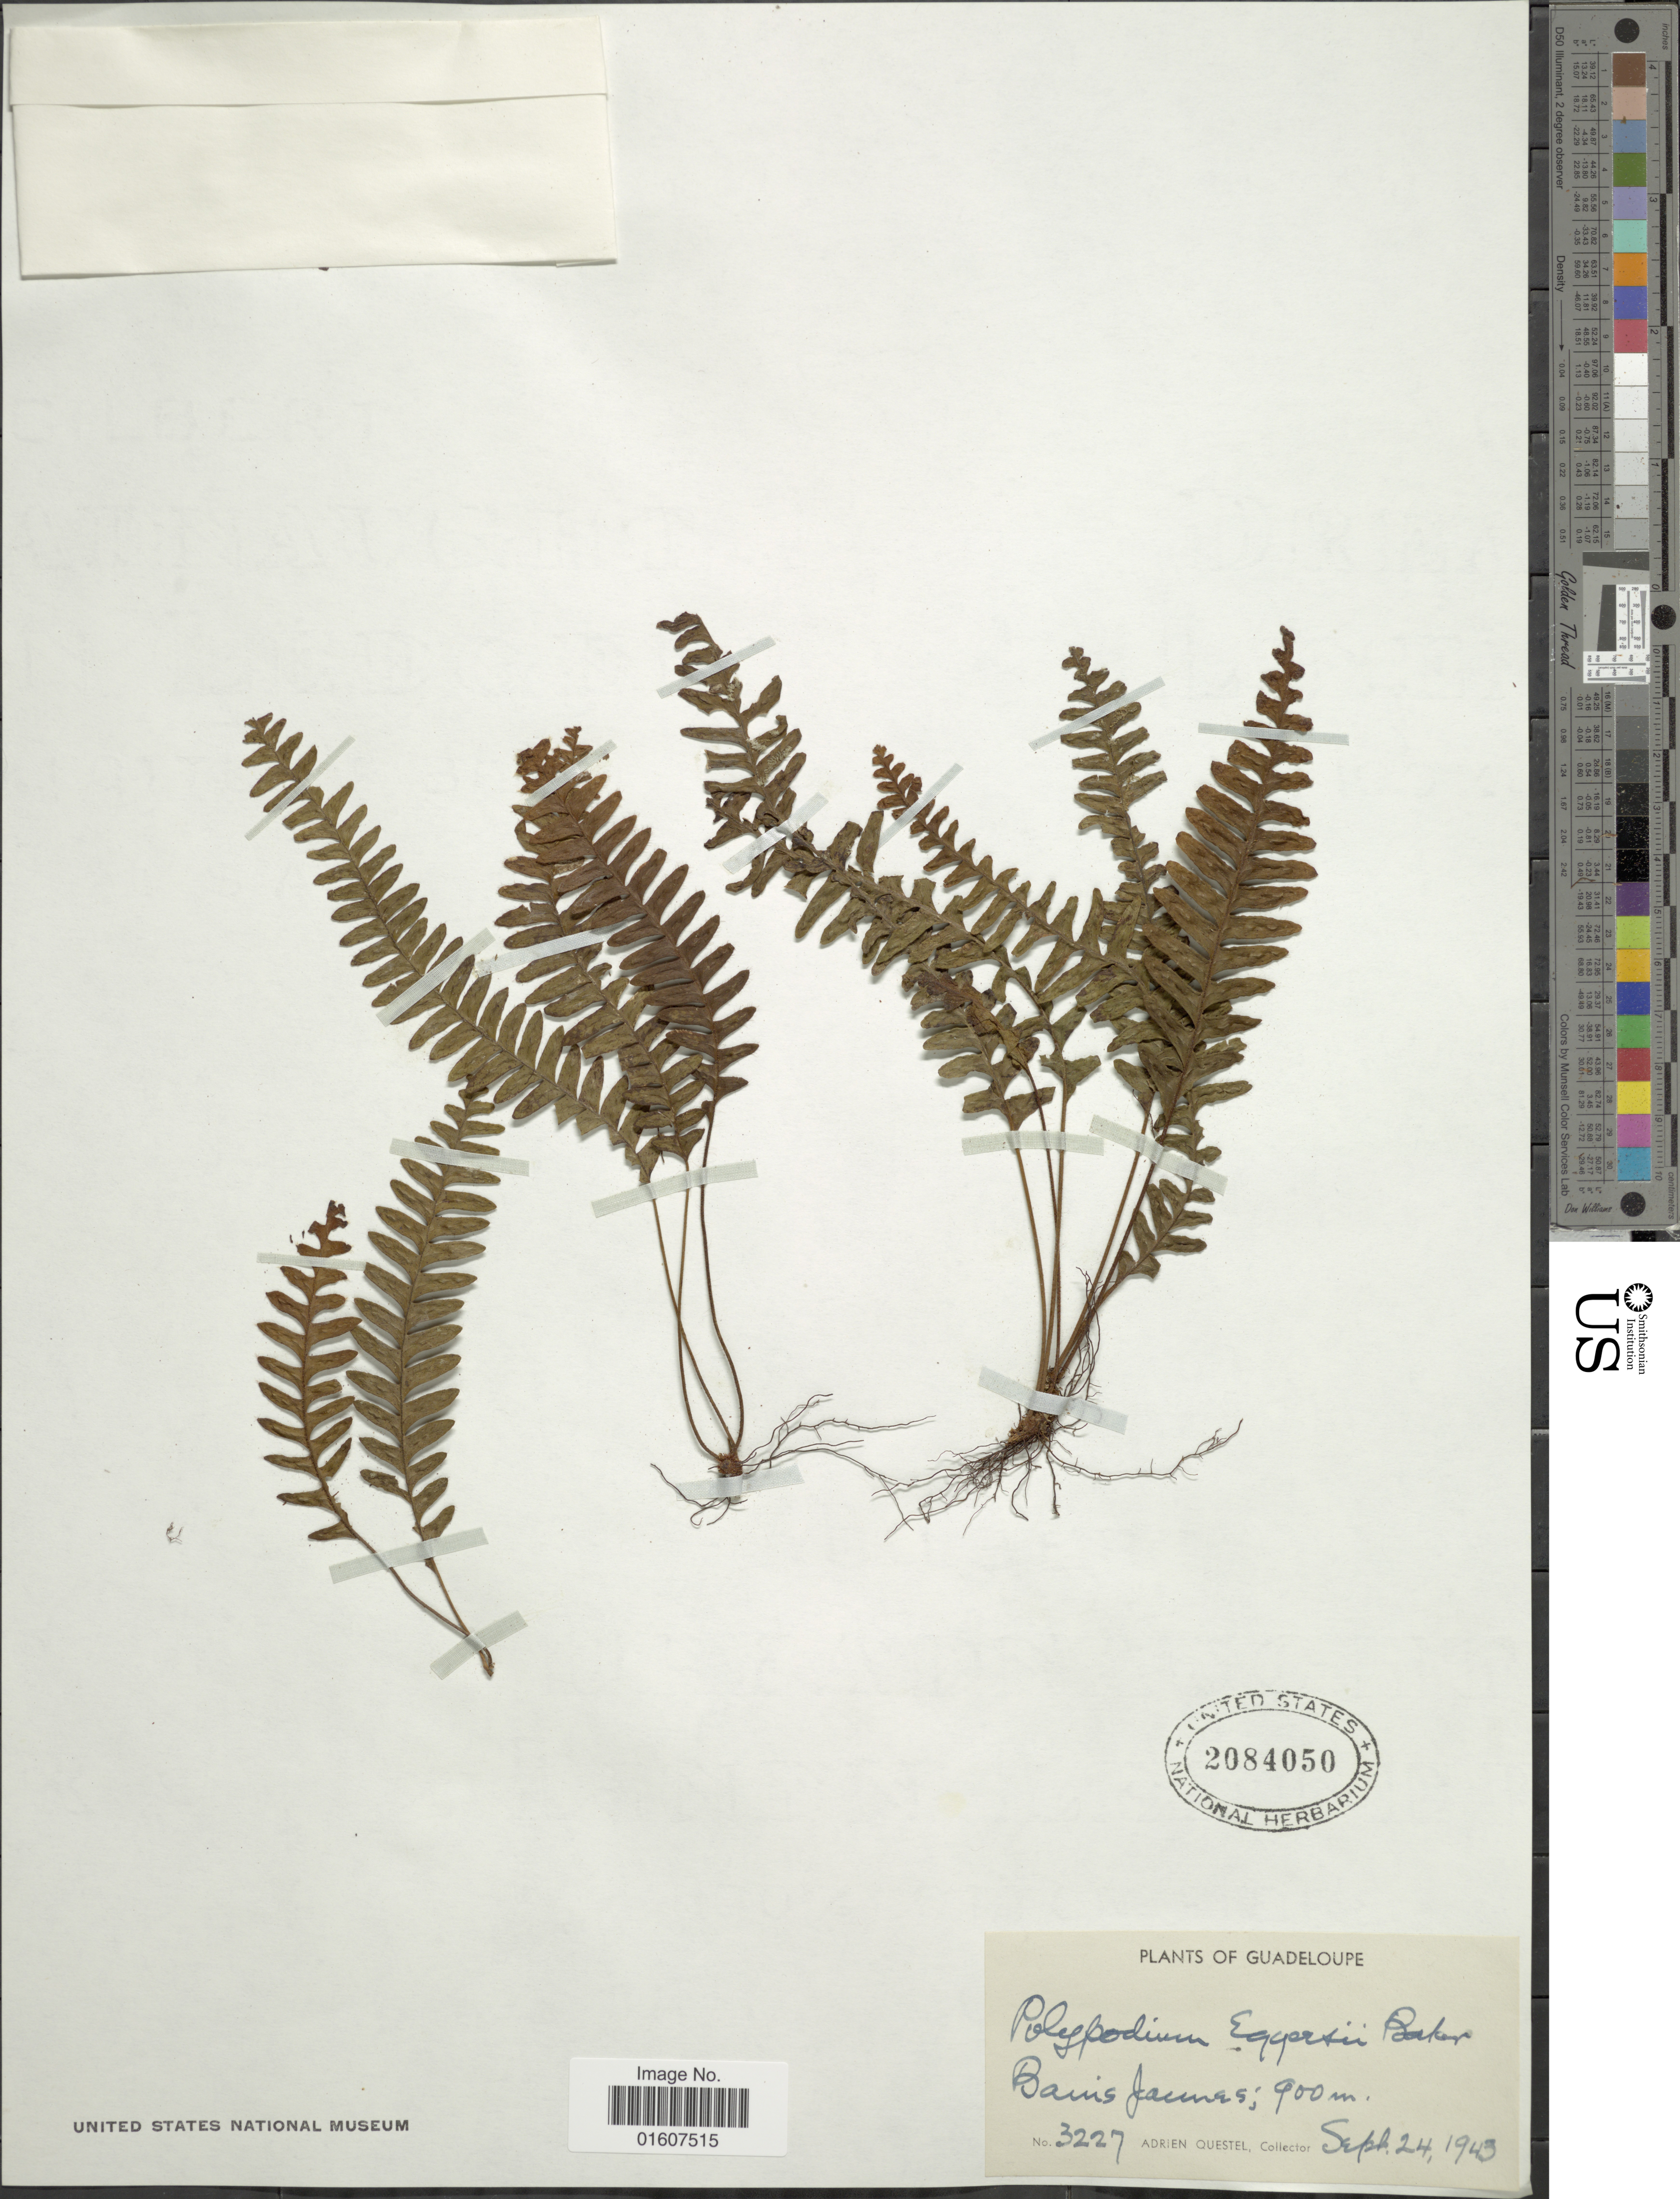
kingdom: Plantae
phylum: Tracheophyta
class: Polypodiopsida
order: Polypodiales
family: Polypodiaceae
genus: Terpsichore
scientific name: Terpsichore eggersii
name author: (Baker ex Hook.) A.R. Sm.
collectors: A. Quetsel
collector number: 3227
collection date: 1943-09-24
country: Guadeloupe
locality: Bains James [interpreted]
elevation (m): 900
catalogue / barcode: US 2084050